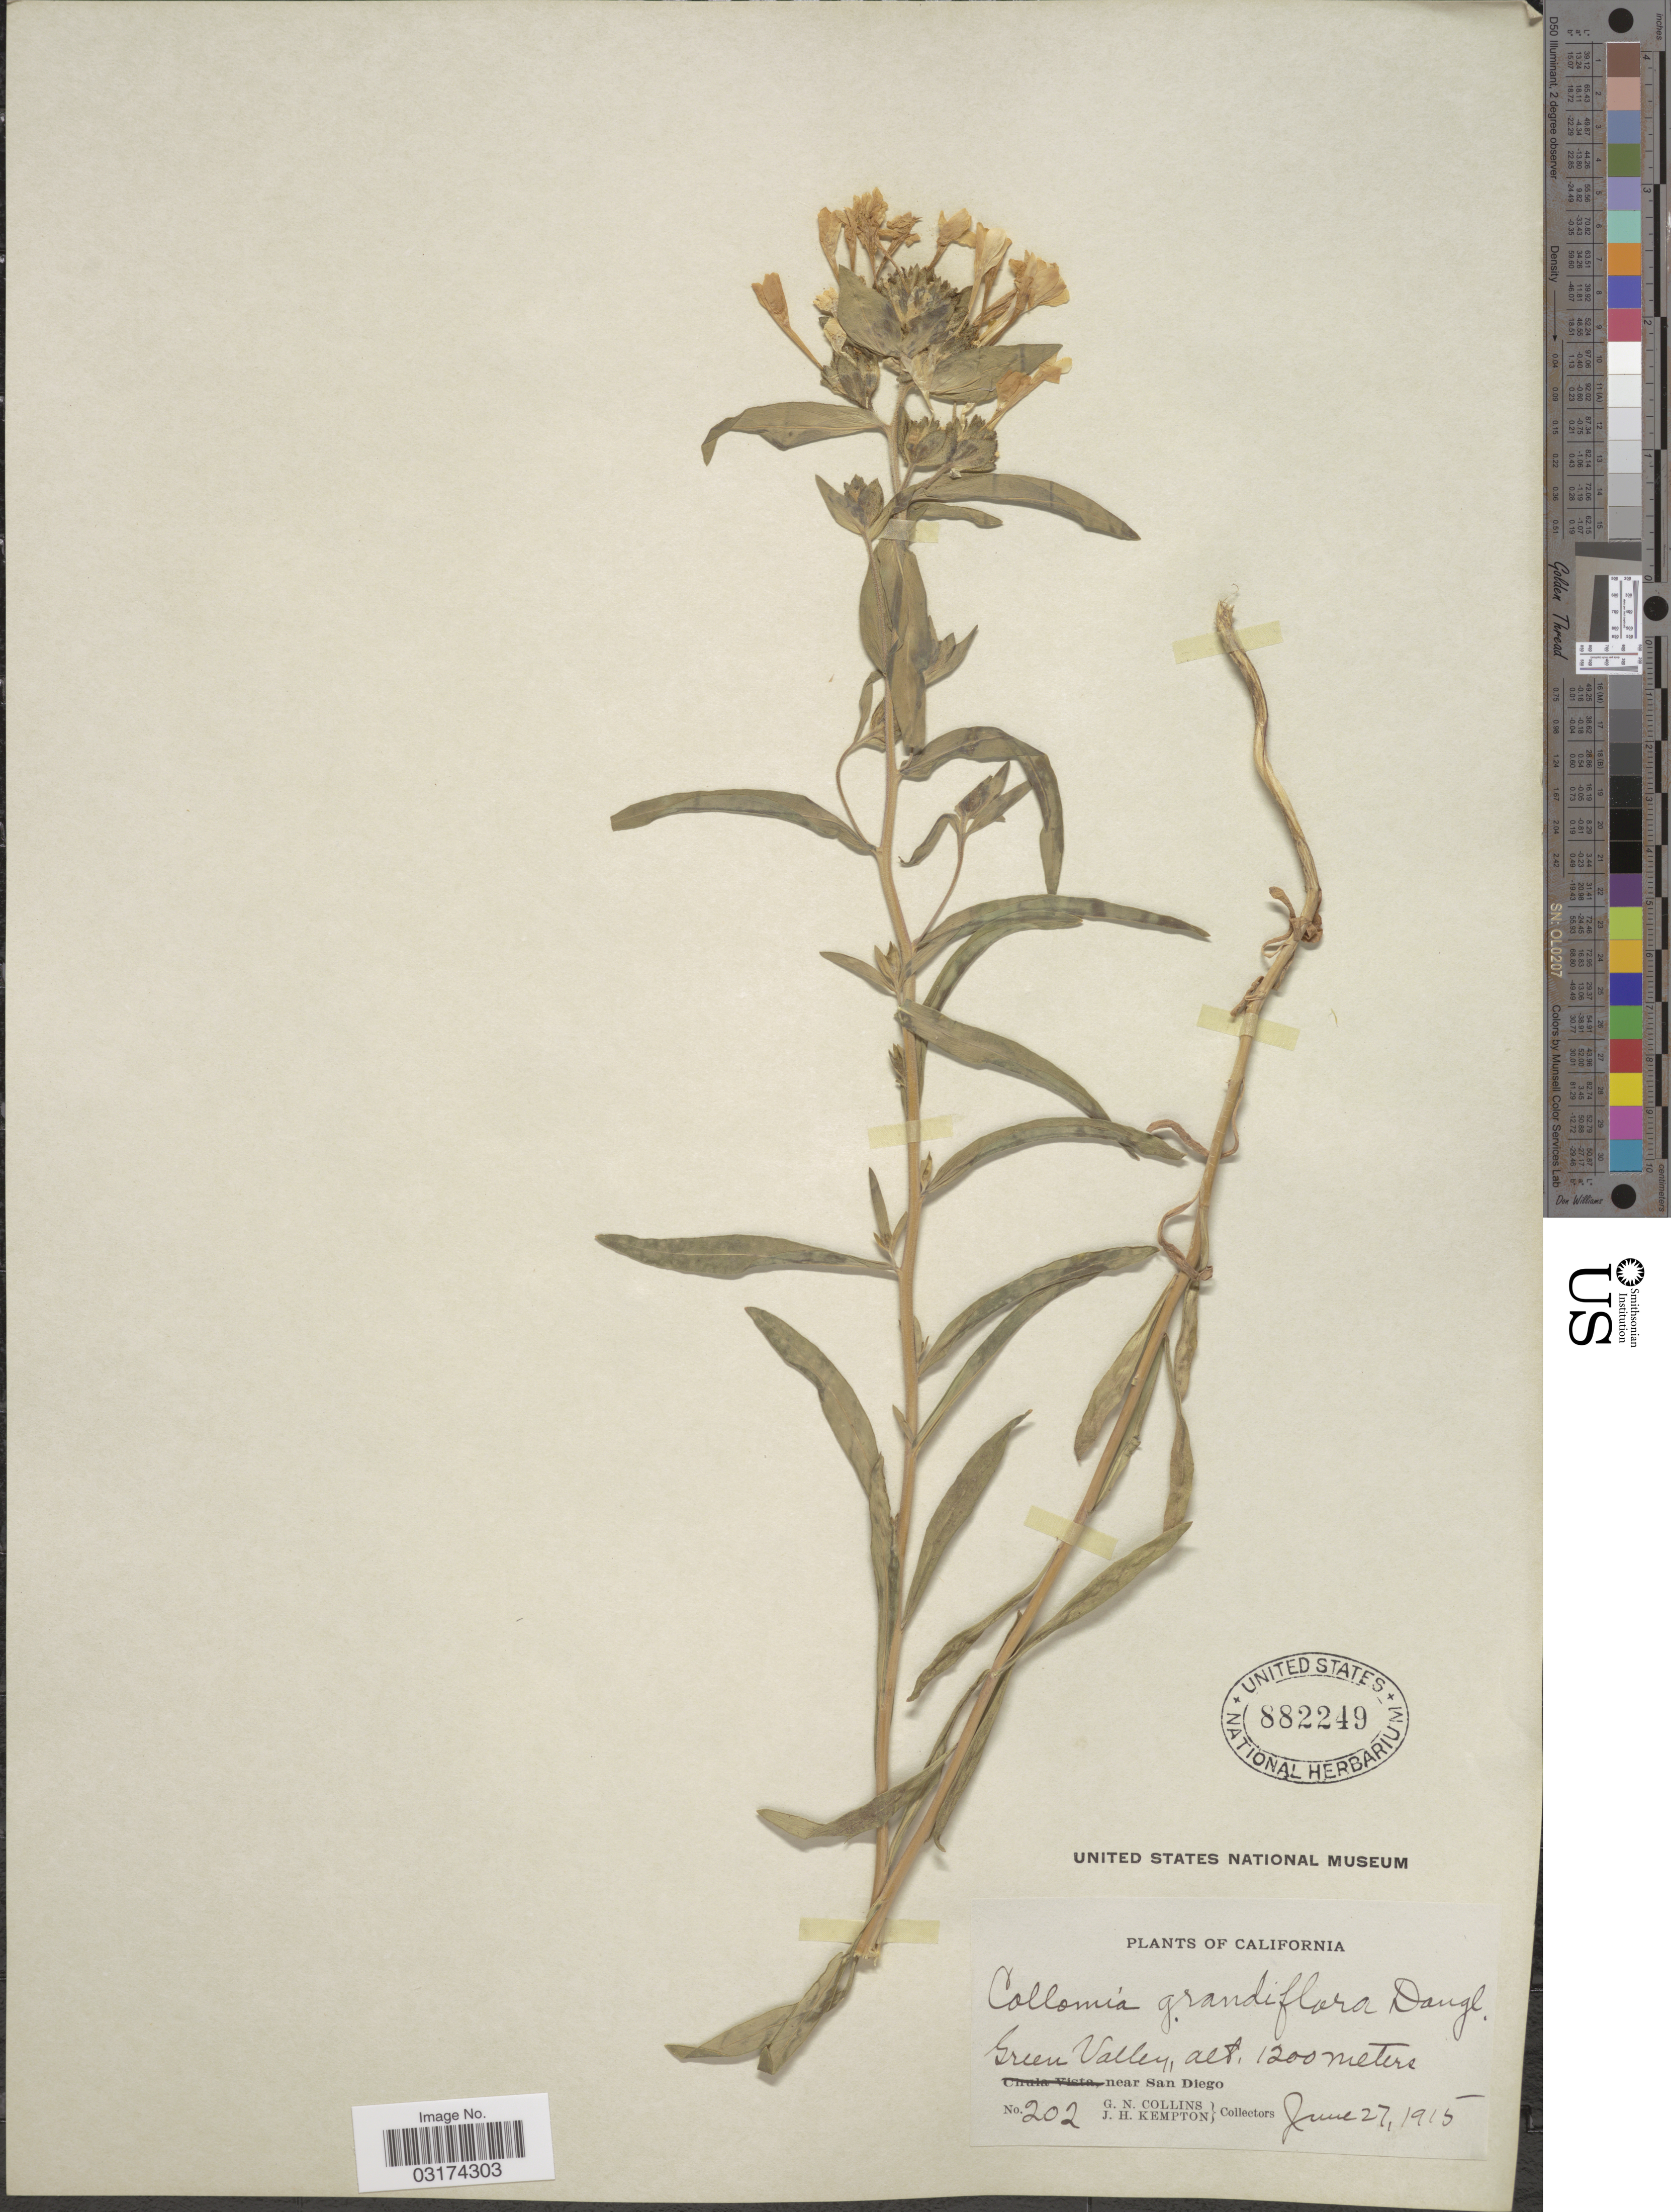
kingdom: Plantae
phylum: Tracheophyta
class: Magnoliopsida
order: Ericales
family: Polemoniaceae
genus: Collomia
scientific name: Collomia grandiflora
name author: Douglas ex Lindl.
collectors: G. Collins & J. H. Kempton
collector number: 202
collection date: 1915-06-27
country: United States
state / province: California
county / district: San Diego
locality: Green Valley near San Diego.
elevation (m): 1200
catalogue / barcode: US 882249